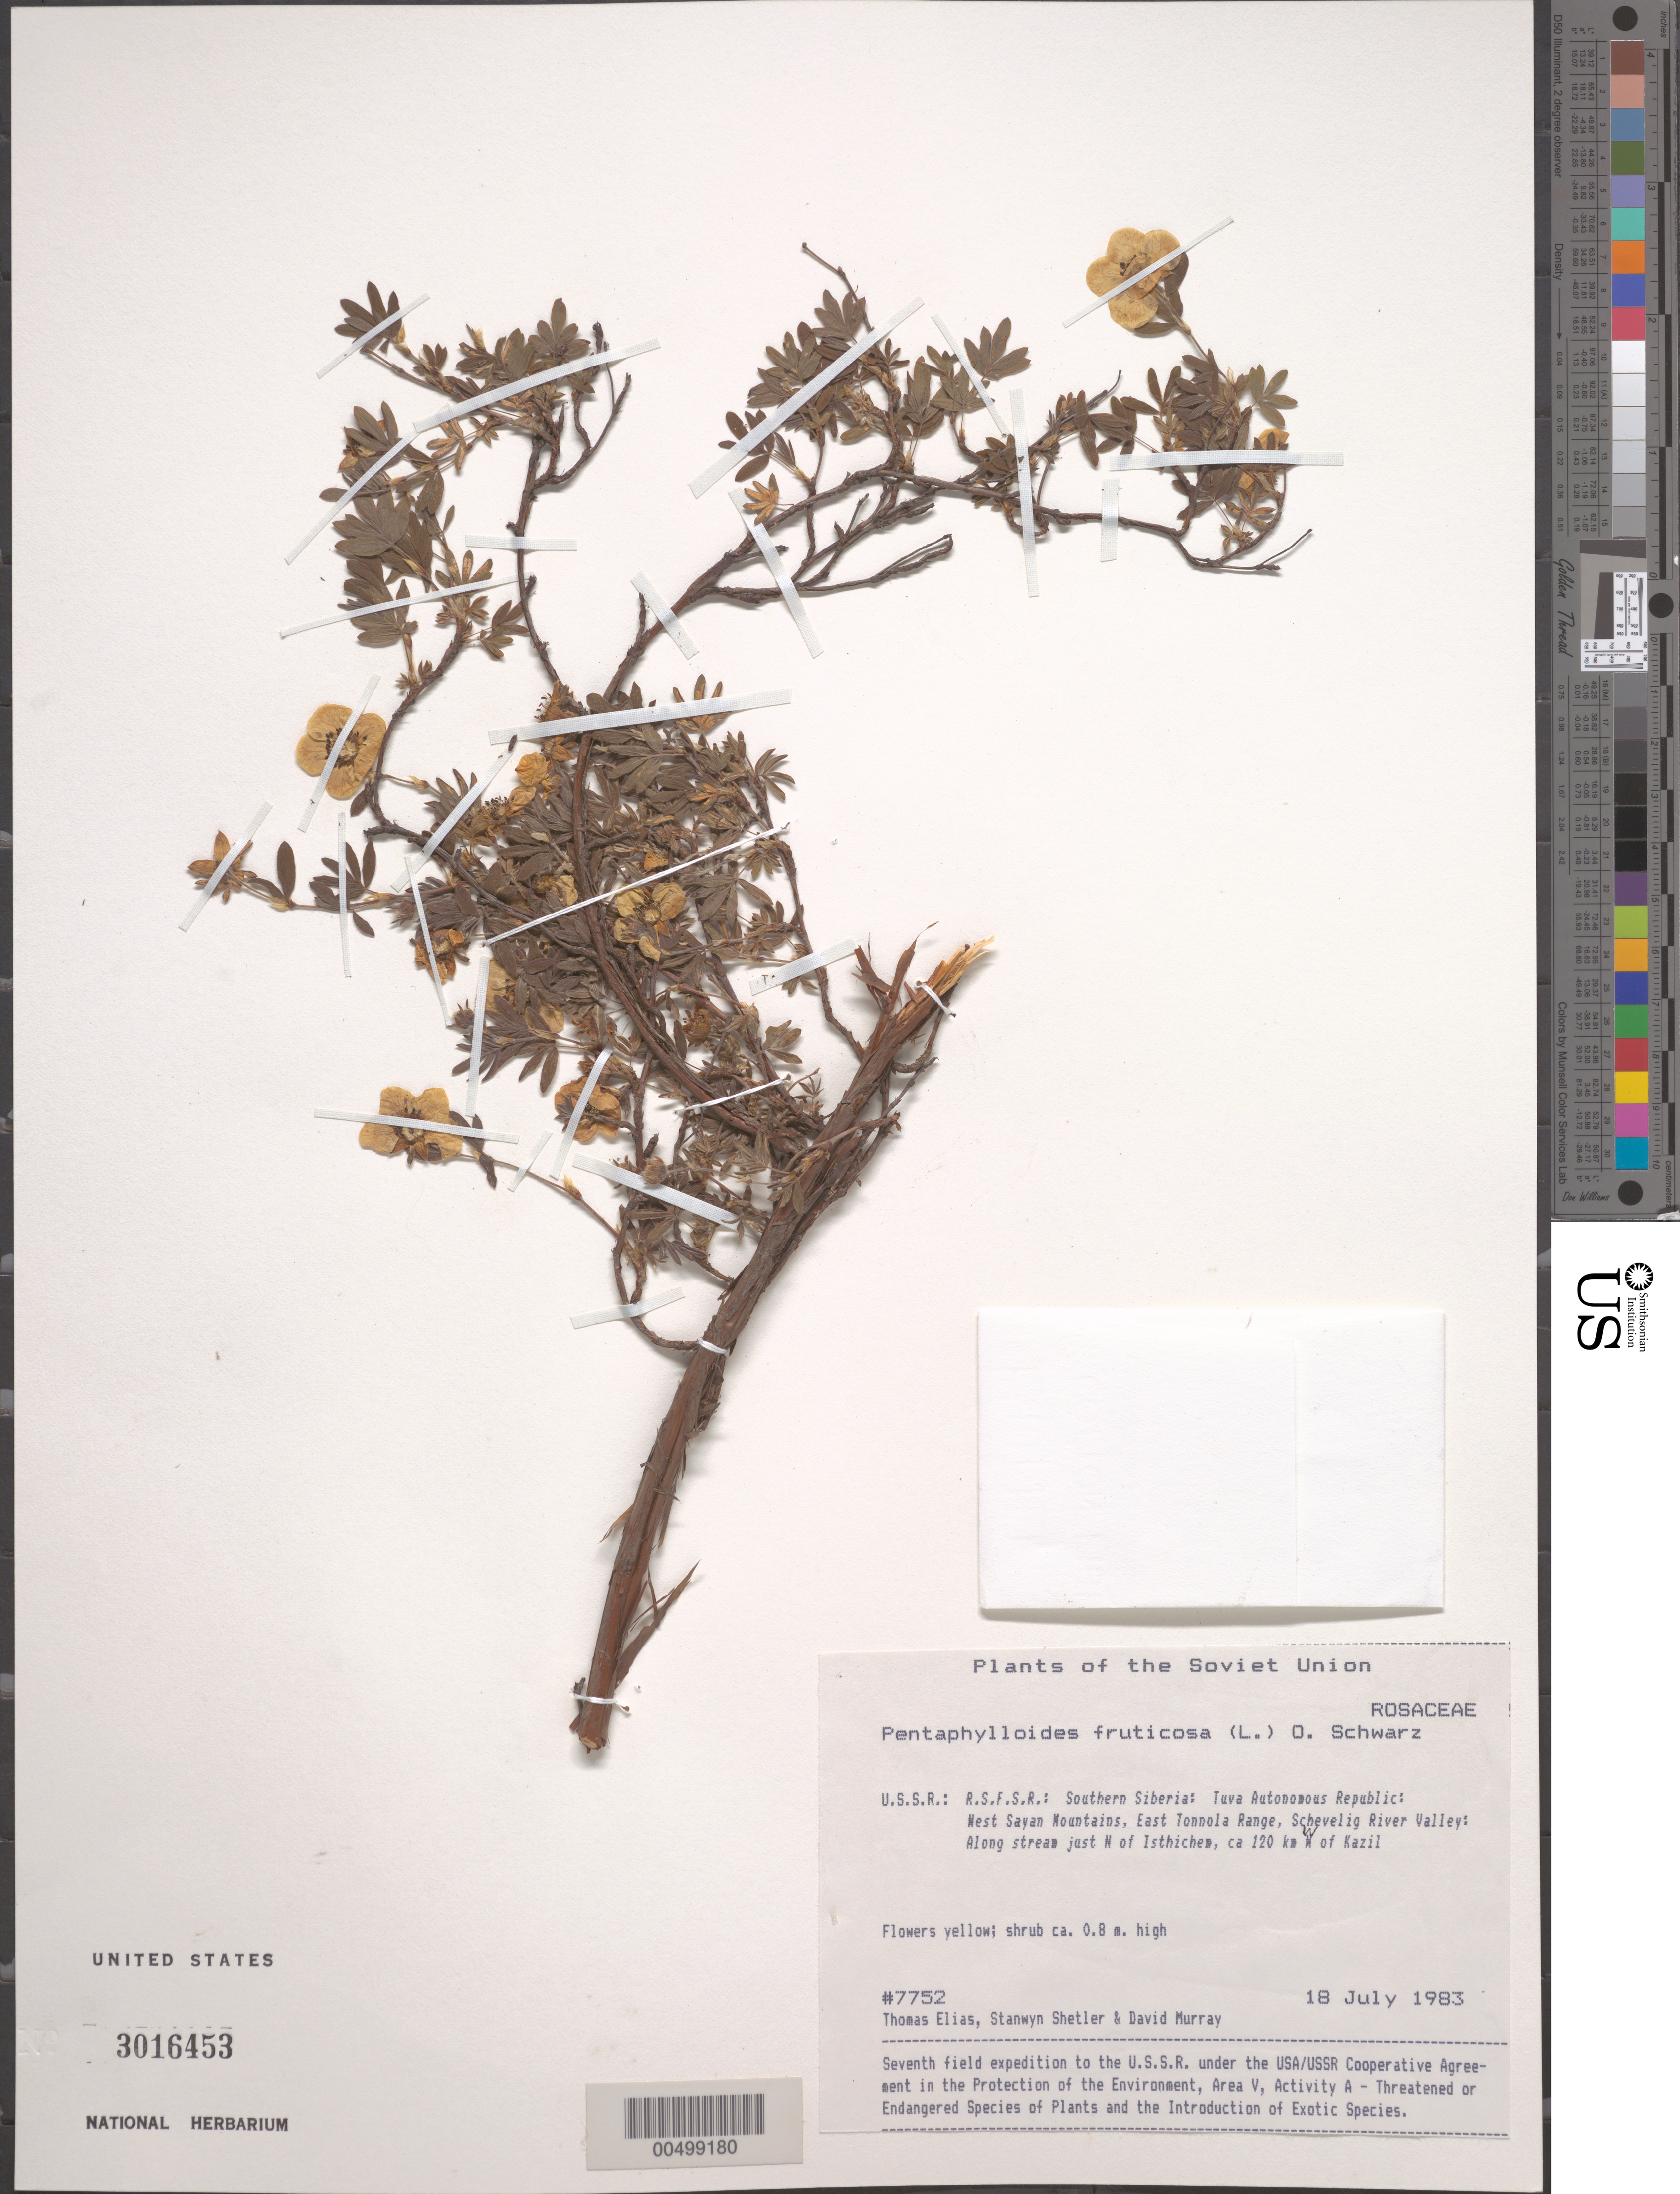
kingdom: Plantae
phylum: Tracheophyta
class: Magnoliopsida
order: Rosales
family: Rosaceae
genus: Dasiphora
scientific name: Dasiphora fruticosa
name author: (L.) Rydb.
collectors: T. Elias, S. Shetler & D. F. Murray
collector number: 7752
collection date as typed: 18 Jul 1983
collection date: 1983-07-18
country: Russian Federation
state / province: Tuva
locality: West Sayan Mountains, E Tonnola [Tannu-Ola] Range, Schevelig River Valley, just N of Isthichem [Ishti-Khem], *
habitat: along stream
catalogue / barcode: US 3016453